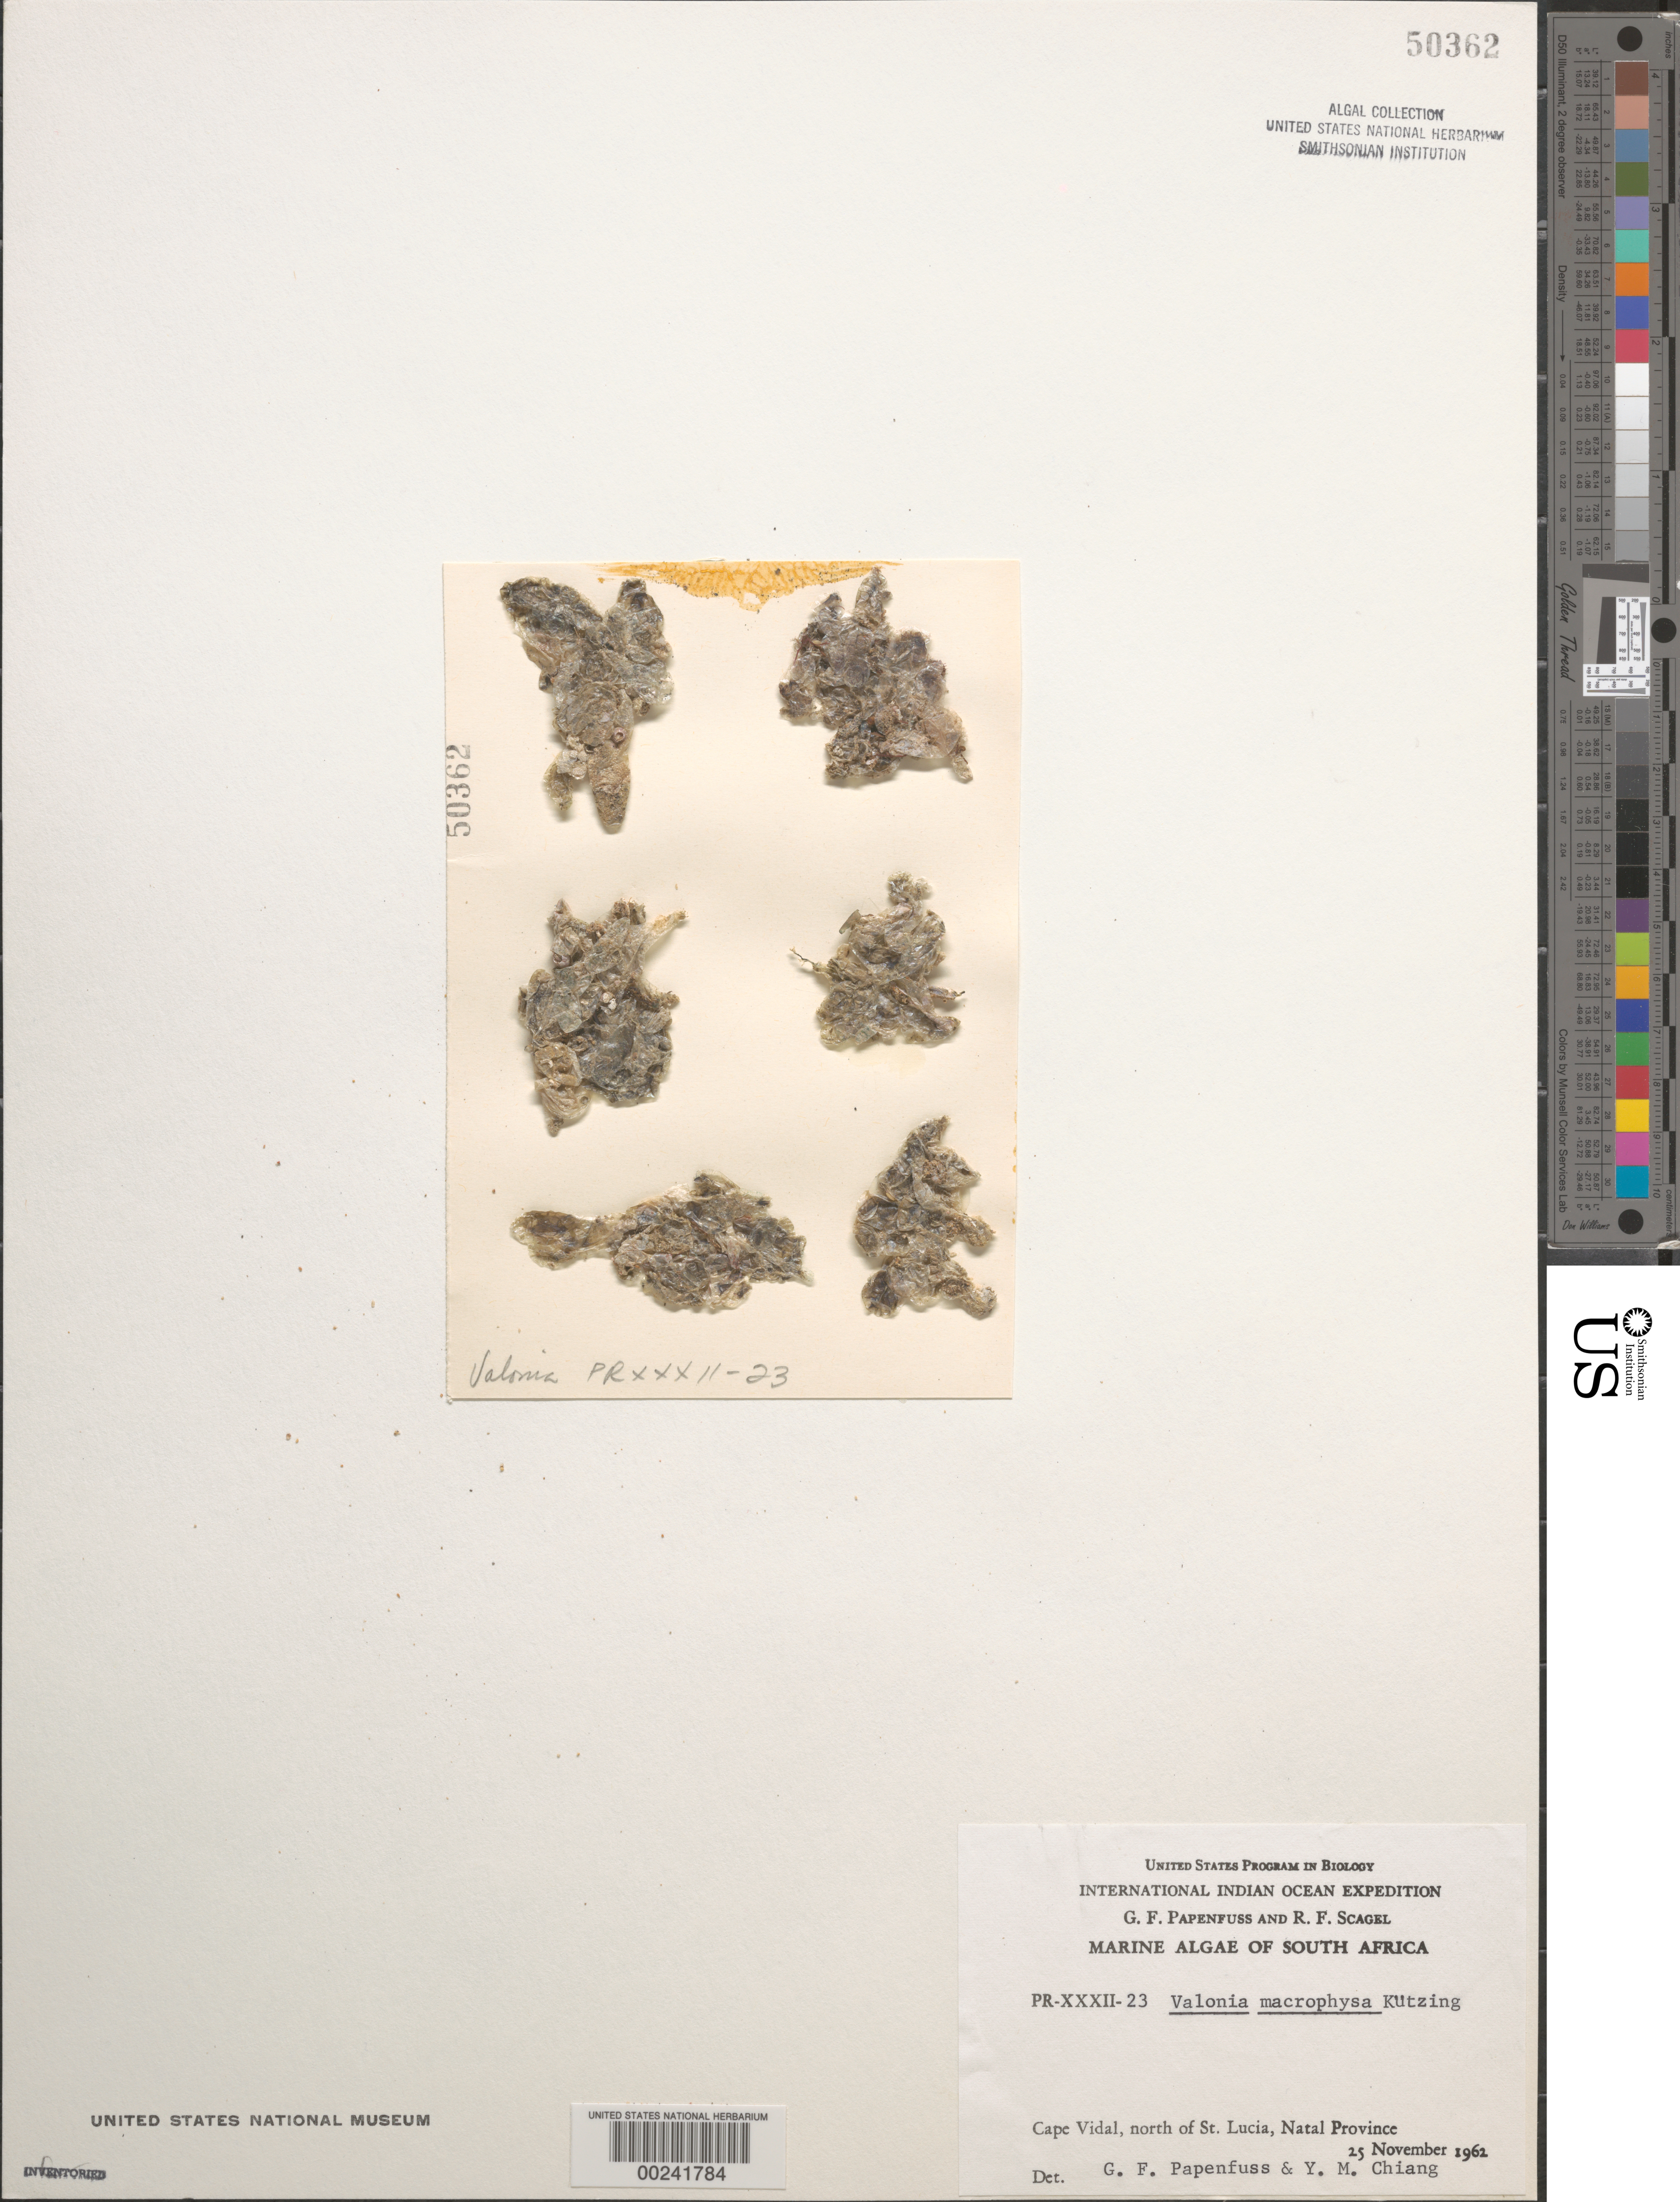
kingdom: Plantae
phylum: Chlorophyta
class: Ulvophyceae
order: Siphonocladales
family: Valoniaceae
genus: Valonia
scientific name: Valonia macrophysa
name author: Kütz.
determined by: Papenfuss, G. F.; Chiang, Y. M.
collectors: G. Papenfuss & R. F. Scagel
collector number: PR-XXXII-23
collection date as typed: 25 Nov 1962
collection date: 1962-11-25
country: South Africa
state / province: KwaZulu-Natal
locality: Cape Vidal, north of St. Lucia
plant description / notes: International Indian Ocean Expedition, 1962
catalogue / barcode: US 50362